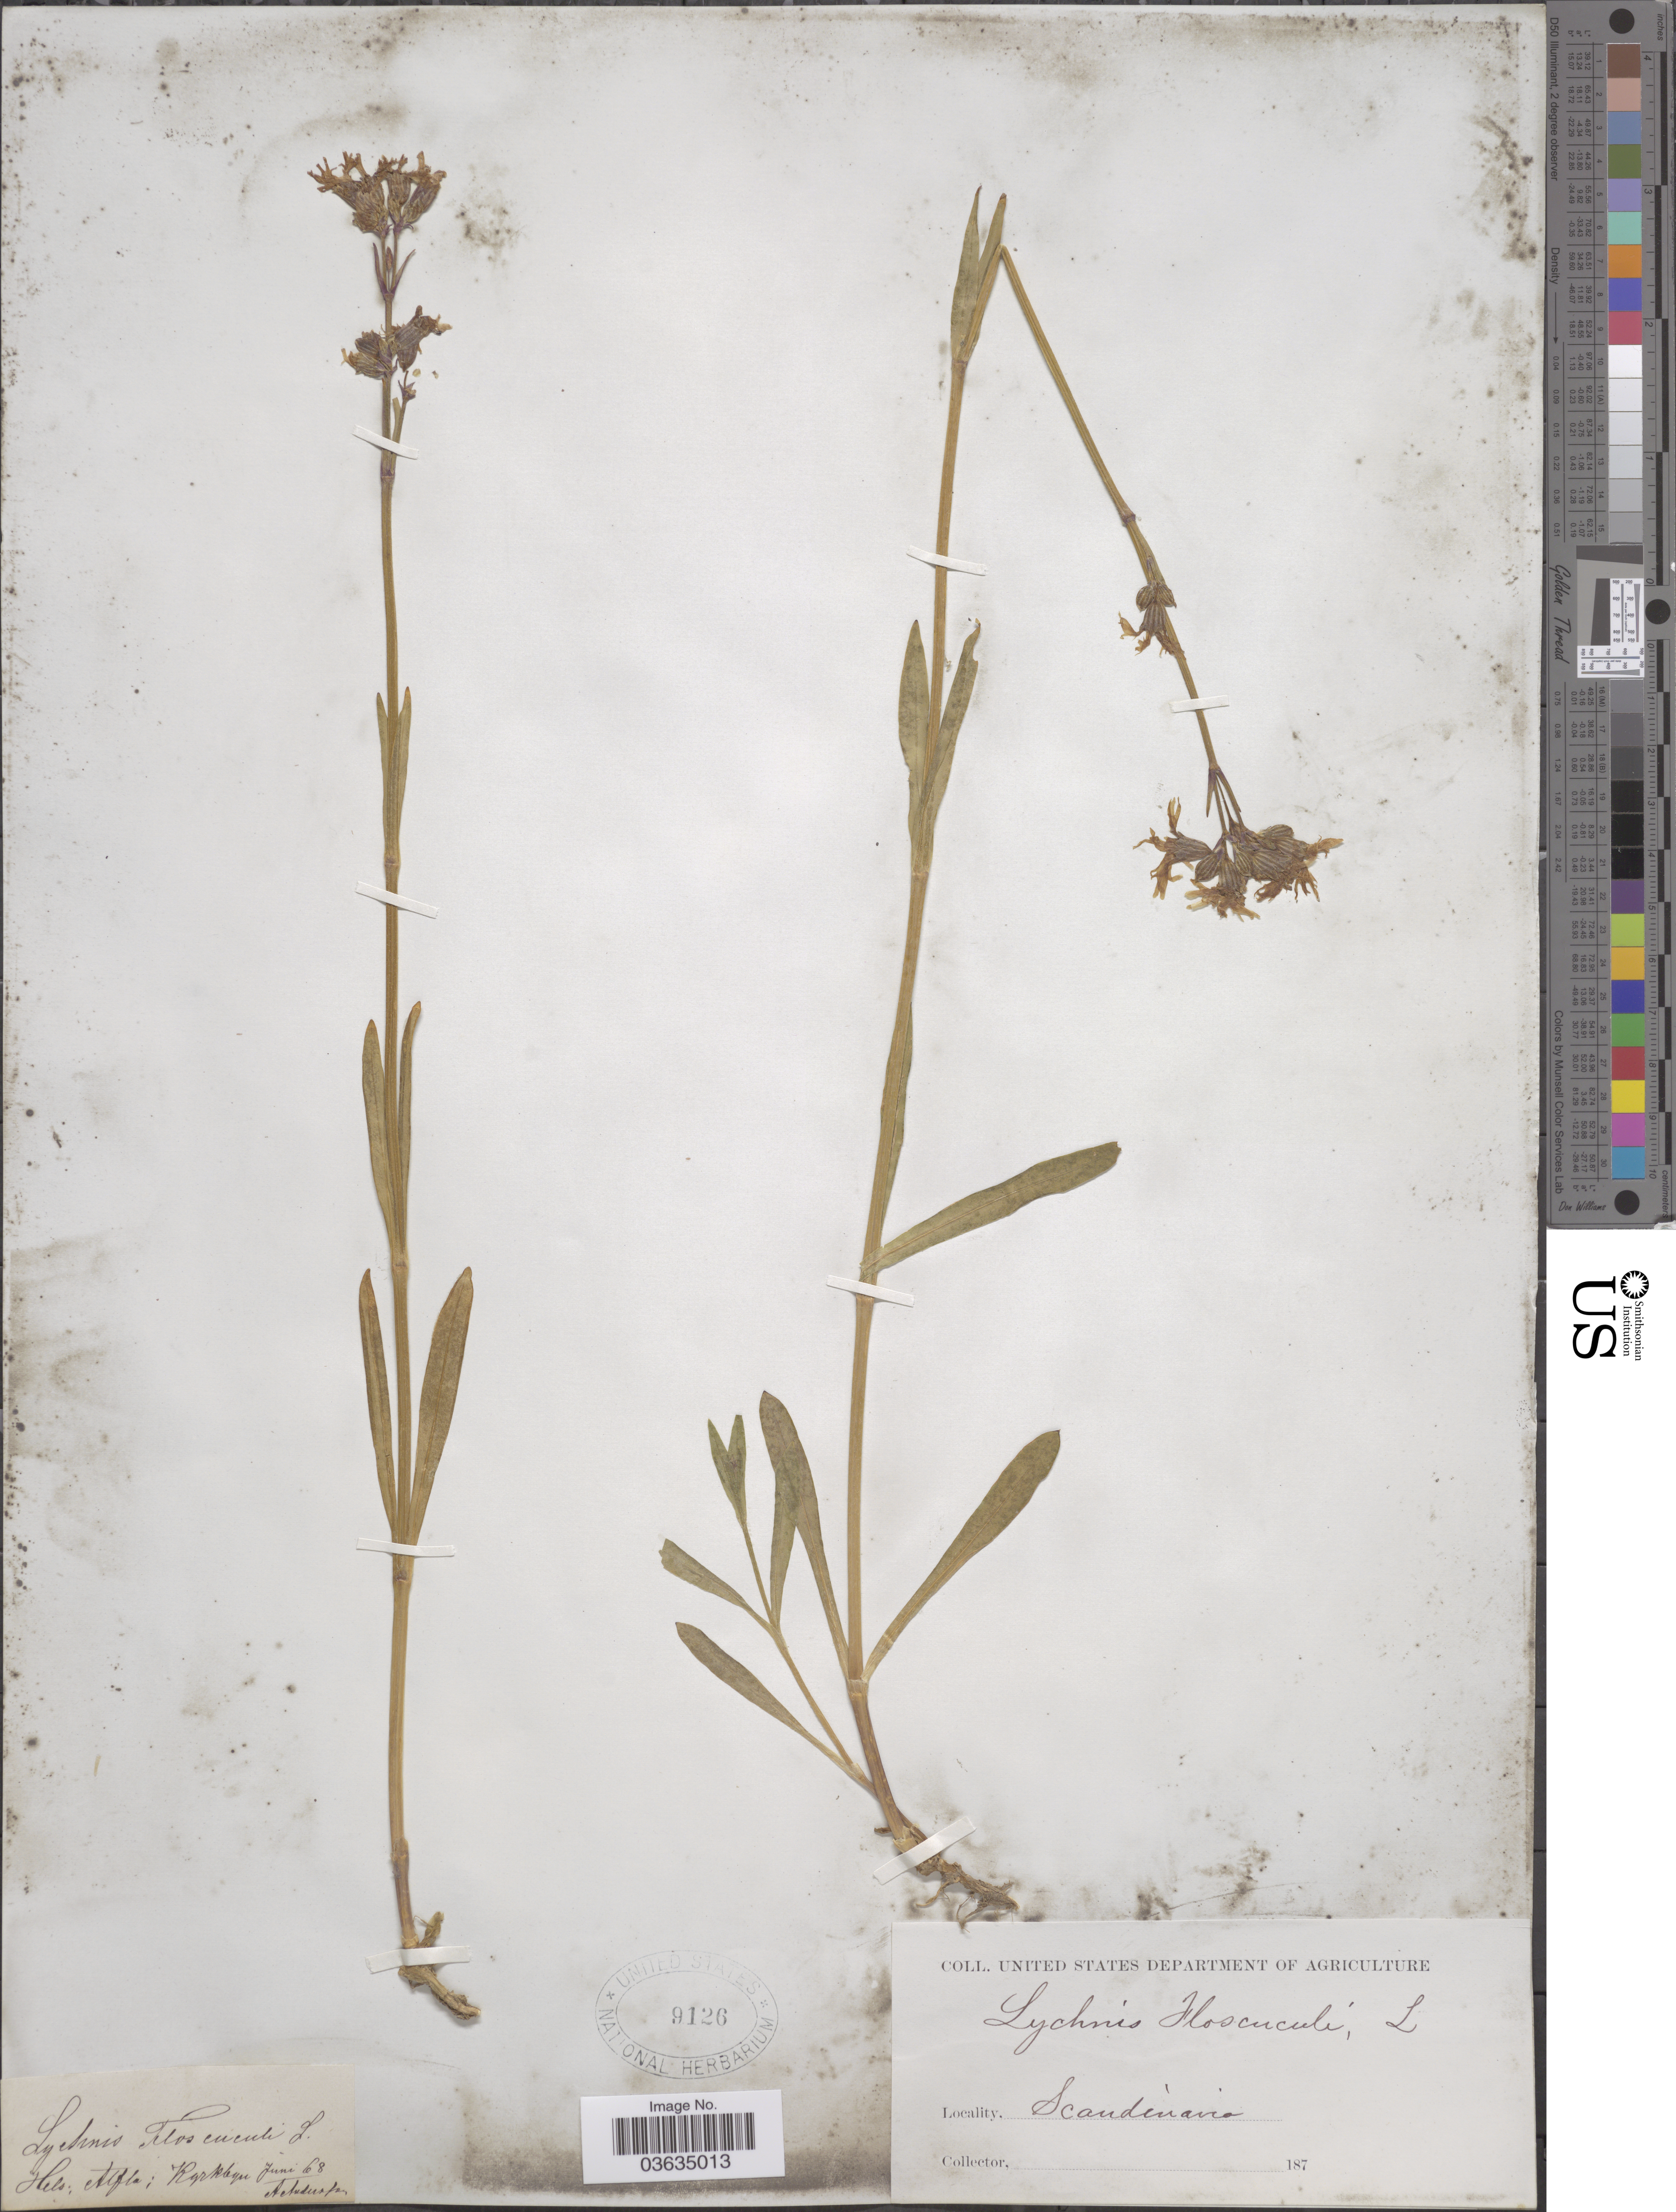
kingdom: Plantae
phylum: Tracheophyta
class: Magnoliopsida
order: Caryophyllales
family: Caryophyllaceae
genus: Silene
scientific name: Silene flos-cuculi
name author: (L.) Greuter & Burdet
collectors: A. Andersson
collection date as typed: Transcribed d/m/y: /6/68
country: Sweden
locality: Hels: Atfla; Kyrkbyn. Scandinavia.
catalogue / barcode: US 9126